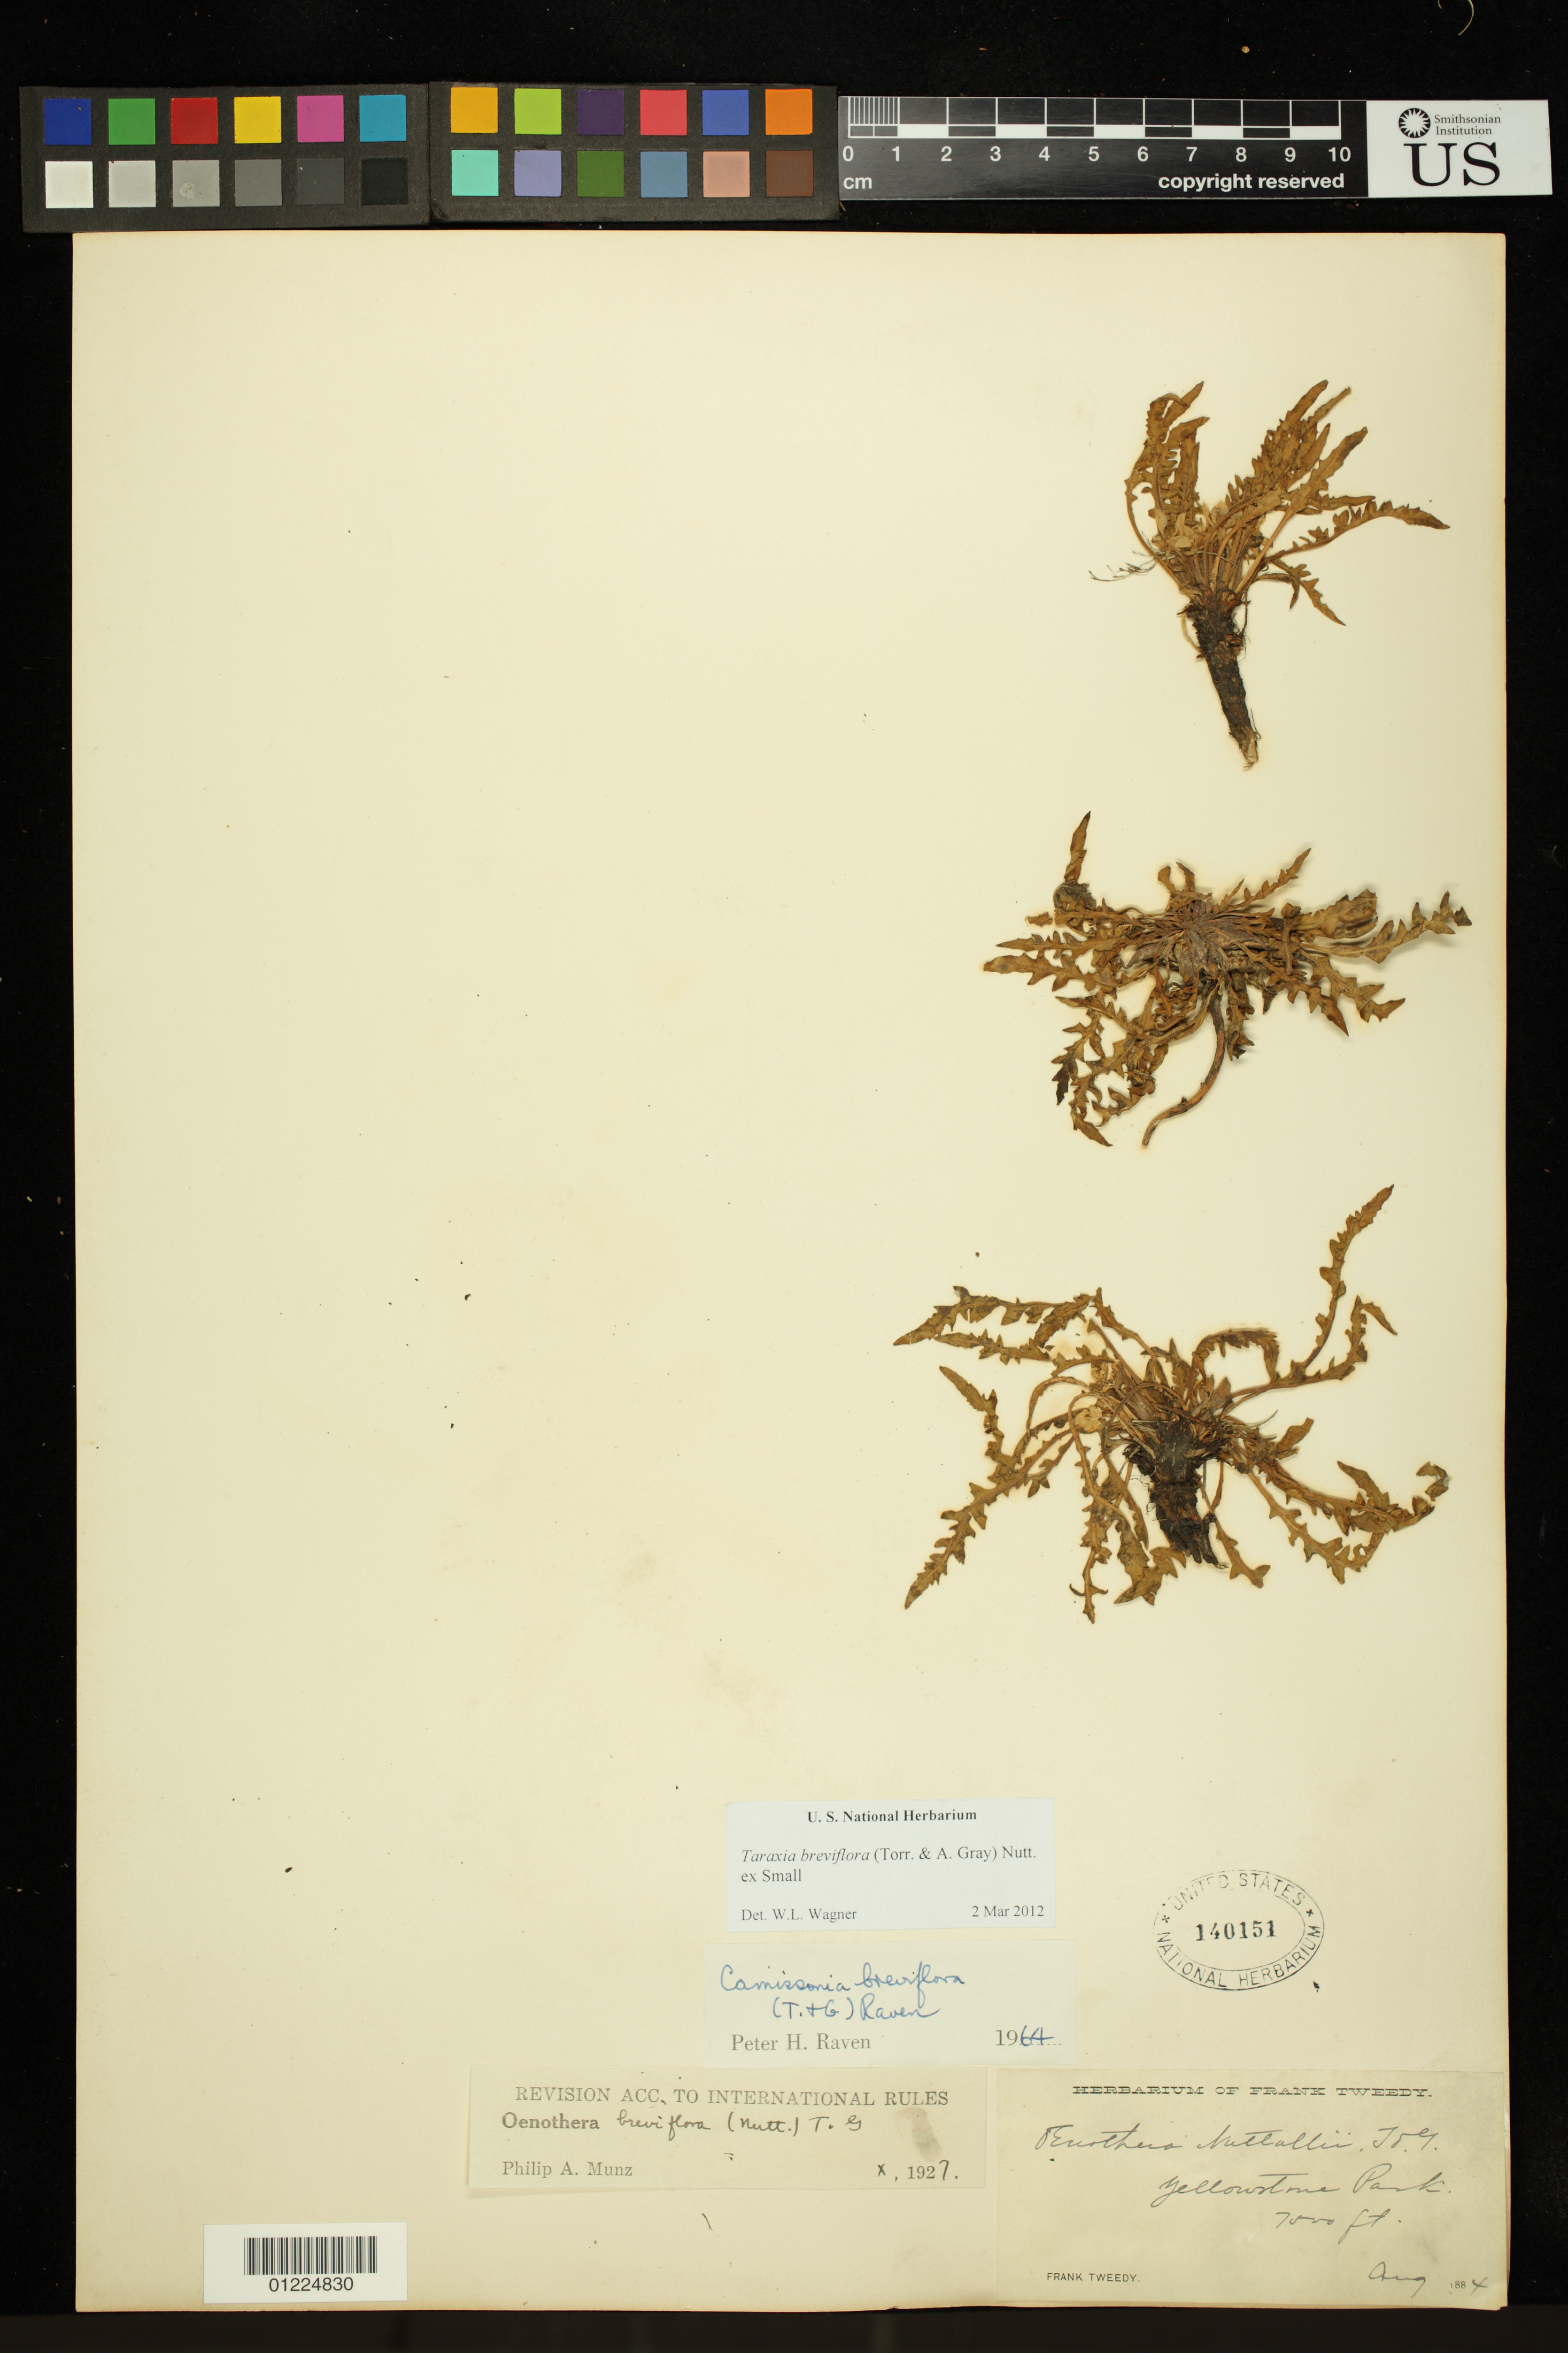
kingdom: Plantae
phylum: Tracheophyta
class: Magnoliopsida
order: Myrtales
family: Onagraceae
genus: Taraxia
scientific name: Taraxia breviflora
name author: (Torr. & A. Gray) Nutt. ex Small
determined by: Wagner, W. L., (BOT), Smithsonian Institution - National Museum of Natural History (UNITED STATES)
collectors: F. Tweedy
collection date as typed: Aug 1884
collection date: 1884-08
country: United States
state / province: Wyoming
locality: Yellowstone Park.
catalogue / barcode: US 140151